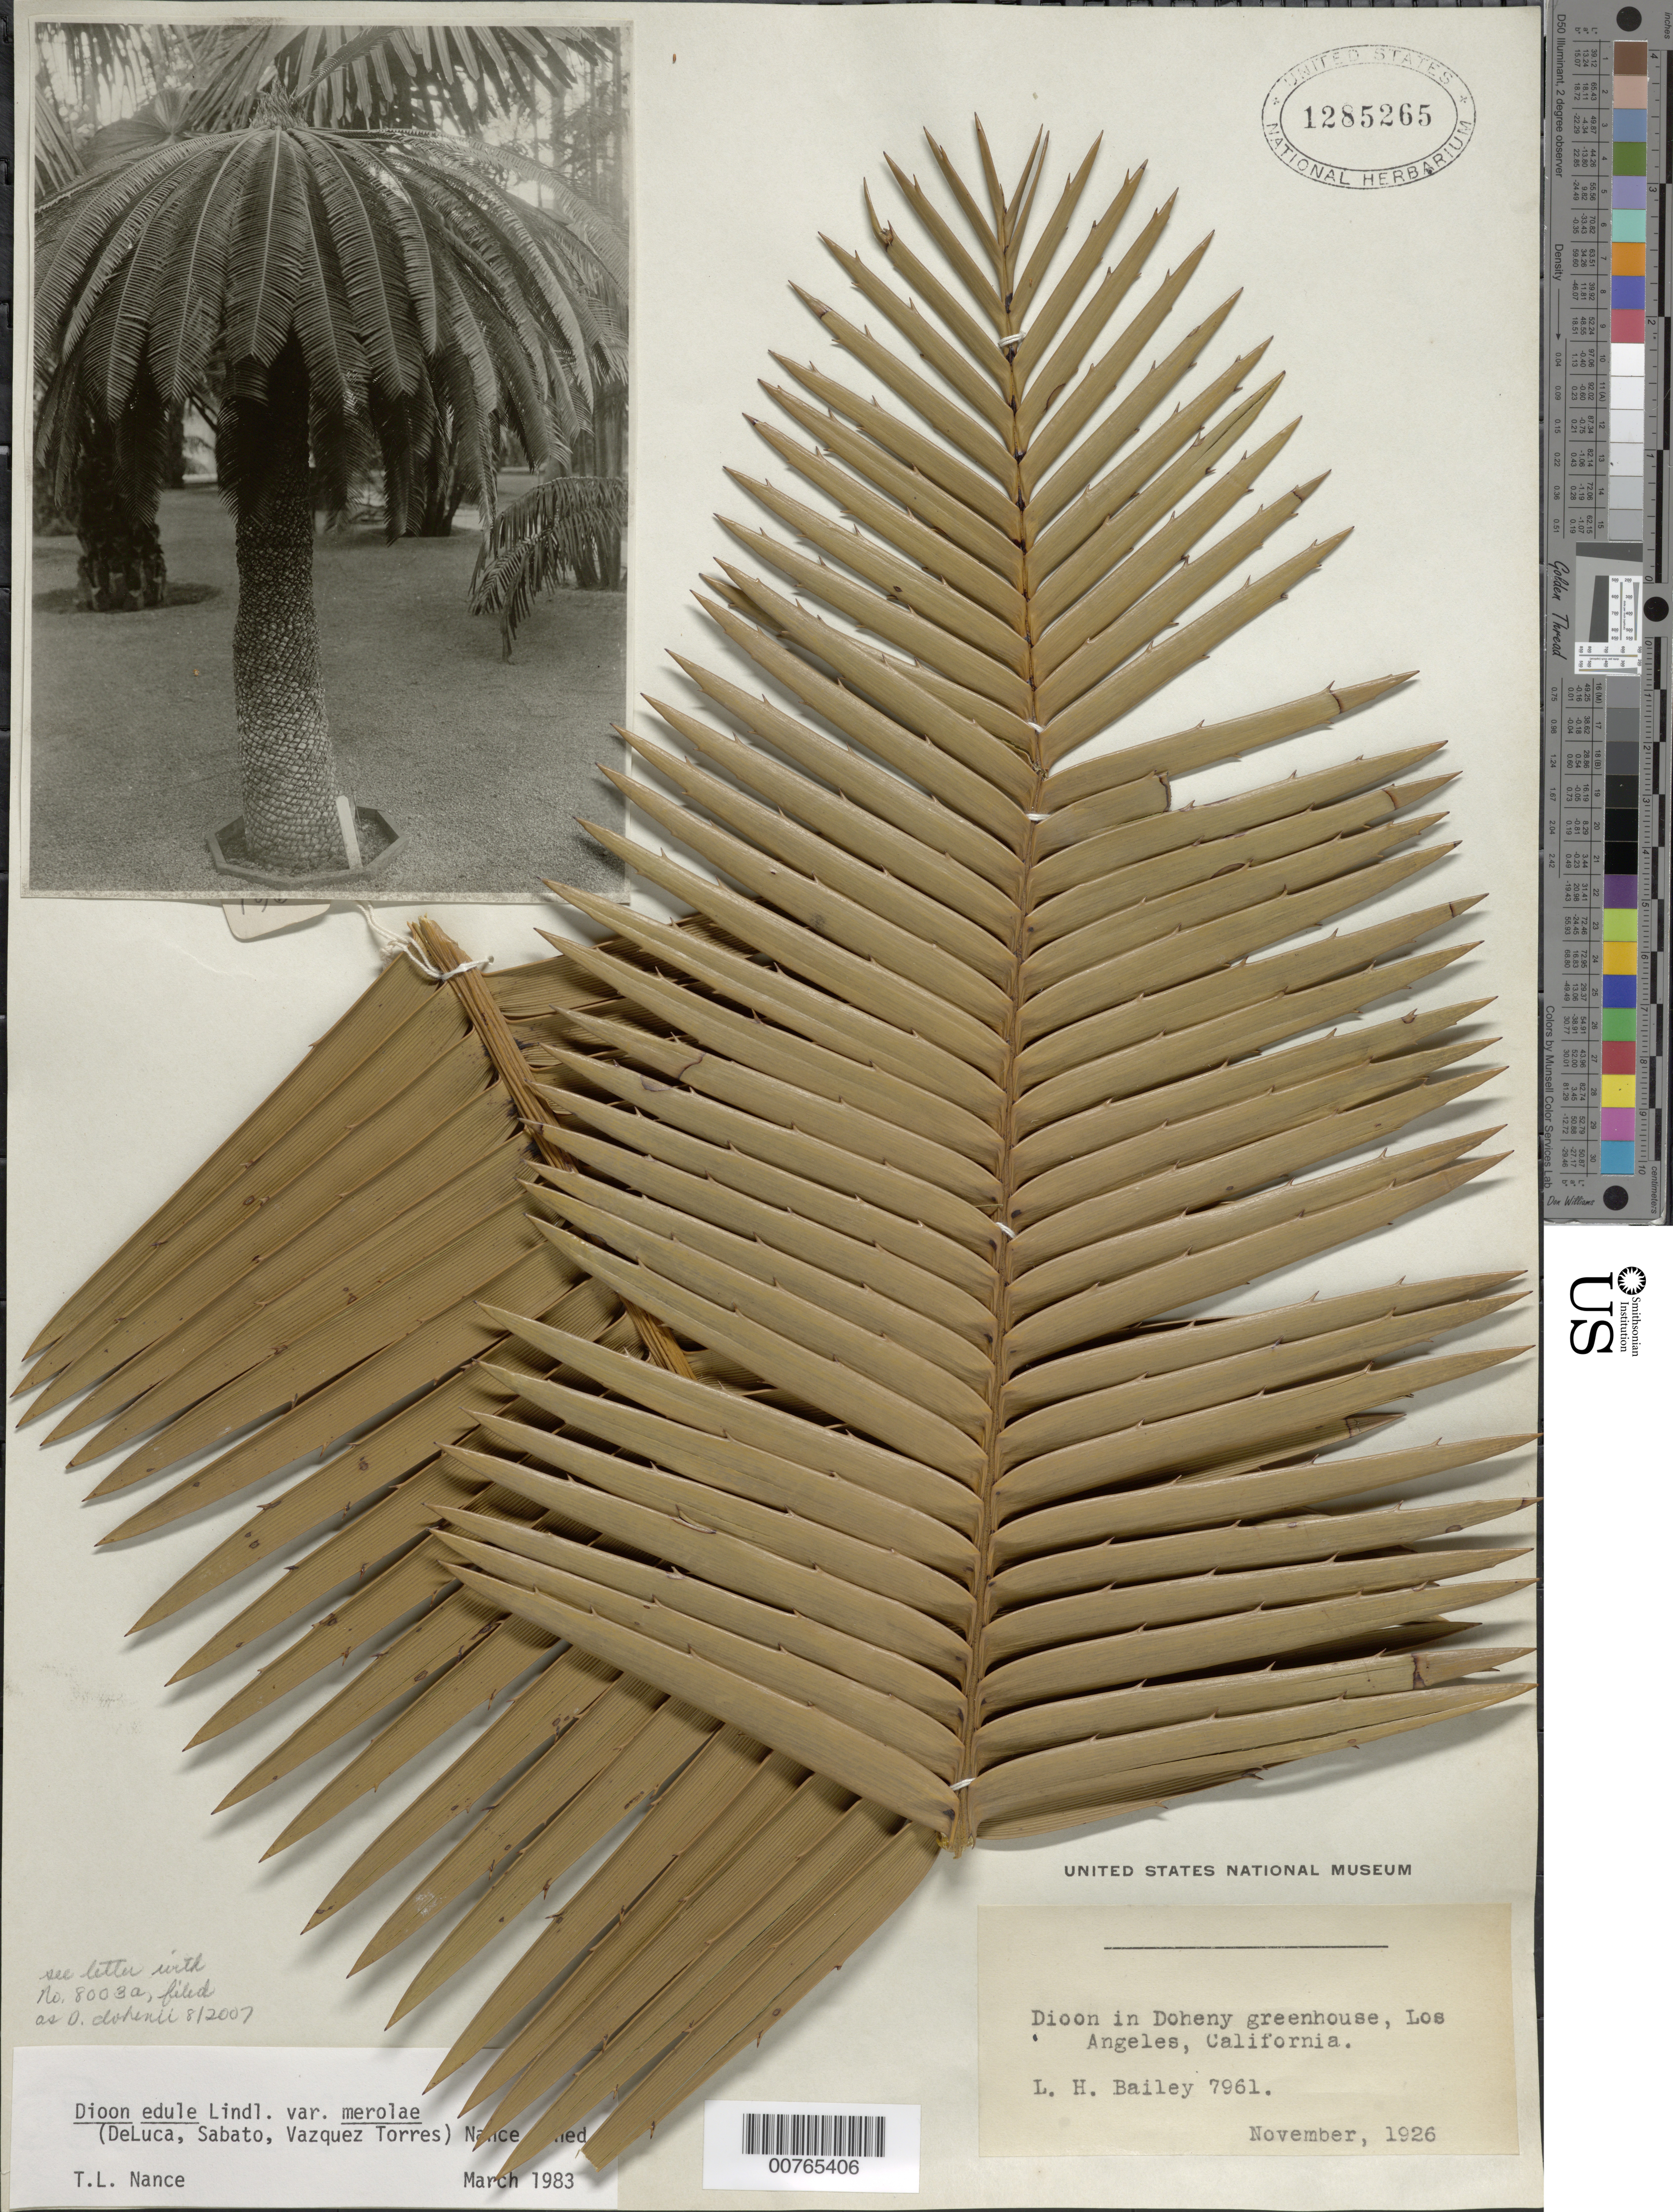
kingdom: Plantae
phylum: Tracheophyta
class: Cycadopsida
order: Cycadales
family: Zamiaceae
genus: Dioon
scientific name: Dioon dohenii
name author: E.A. Howard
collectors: L. H. Bailey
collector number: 7961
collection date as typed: Nov 1926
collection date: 1926-11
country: United States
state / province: California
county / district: Los Angeles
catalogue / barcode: US 1285265